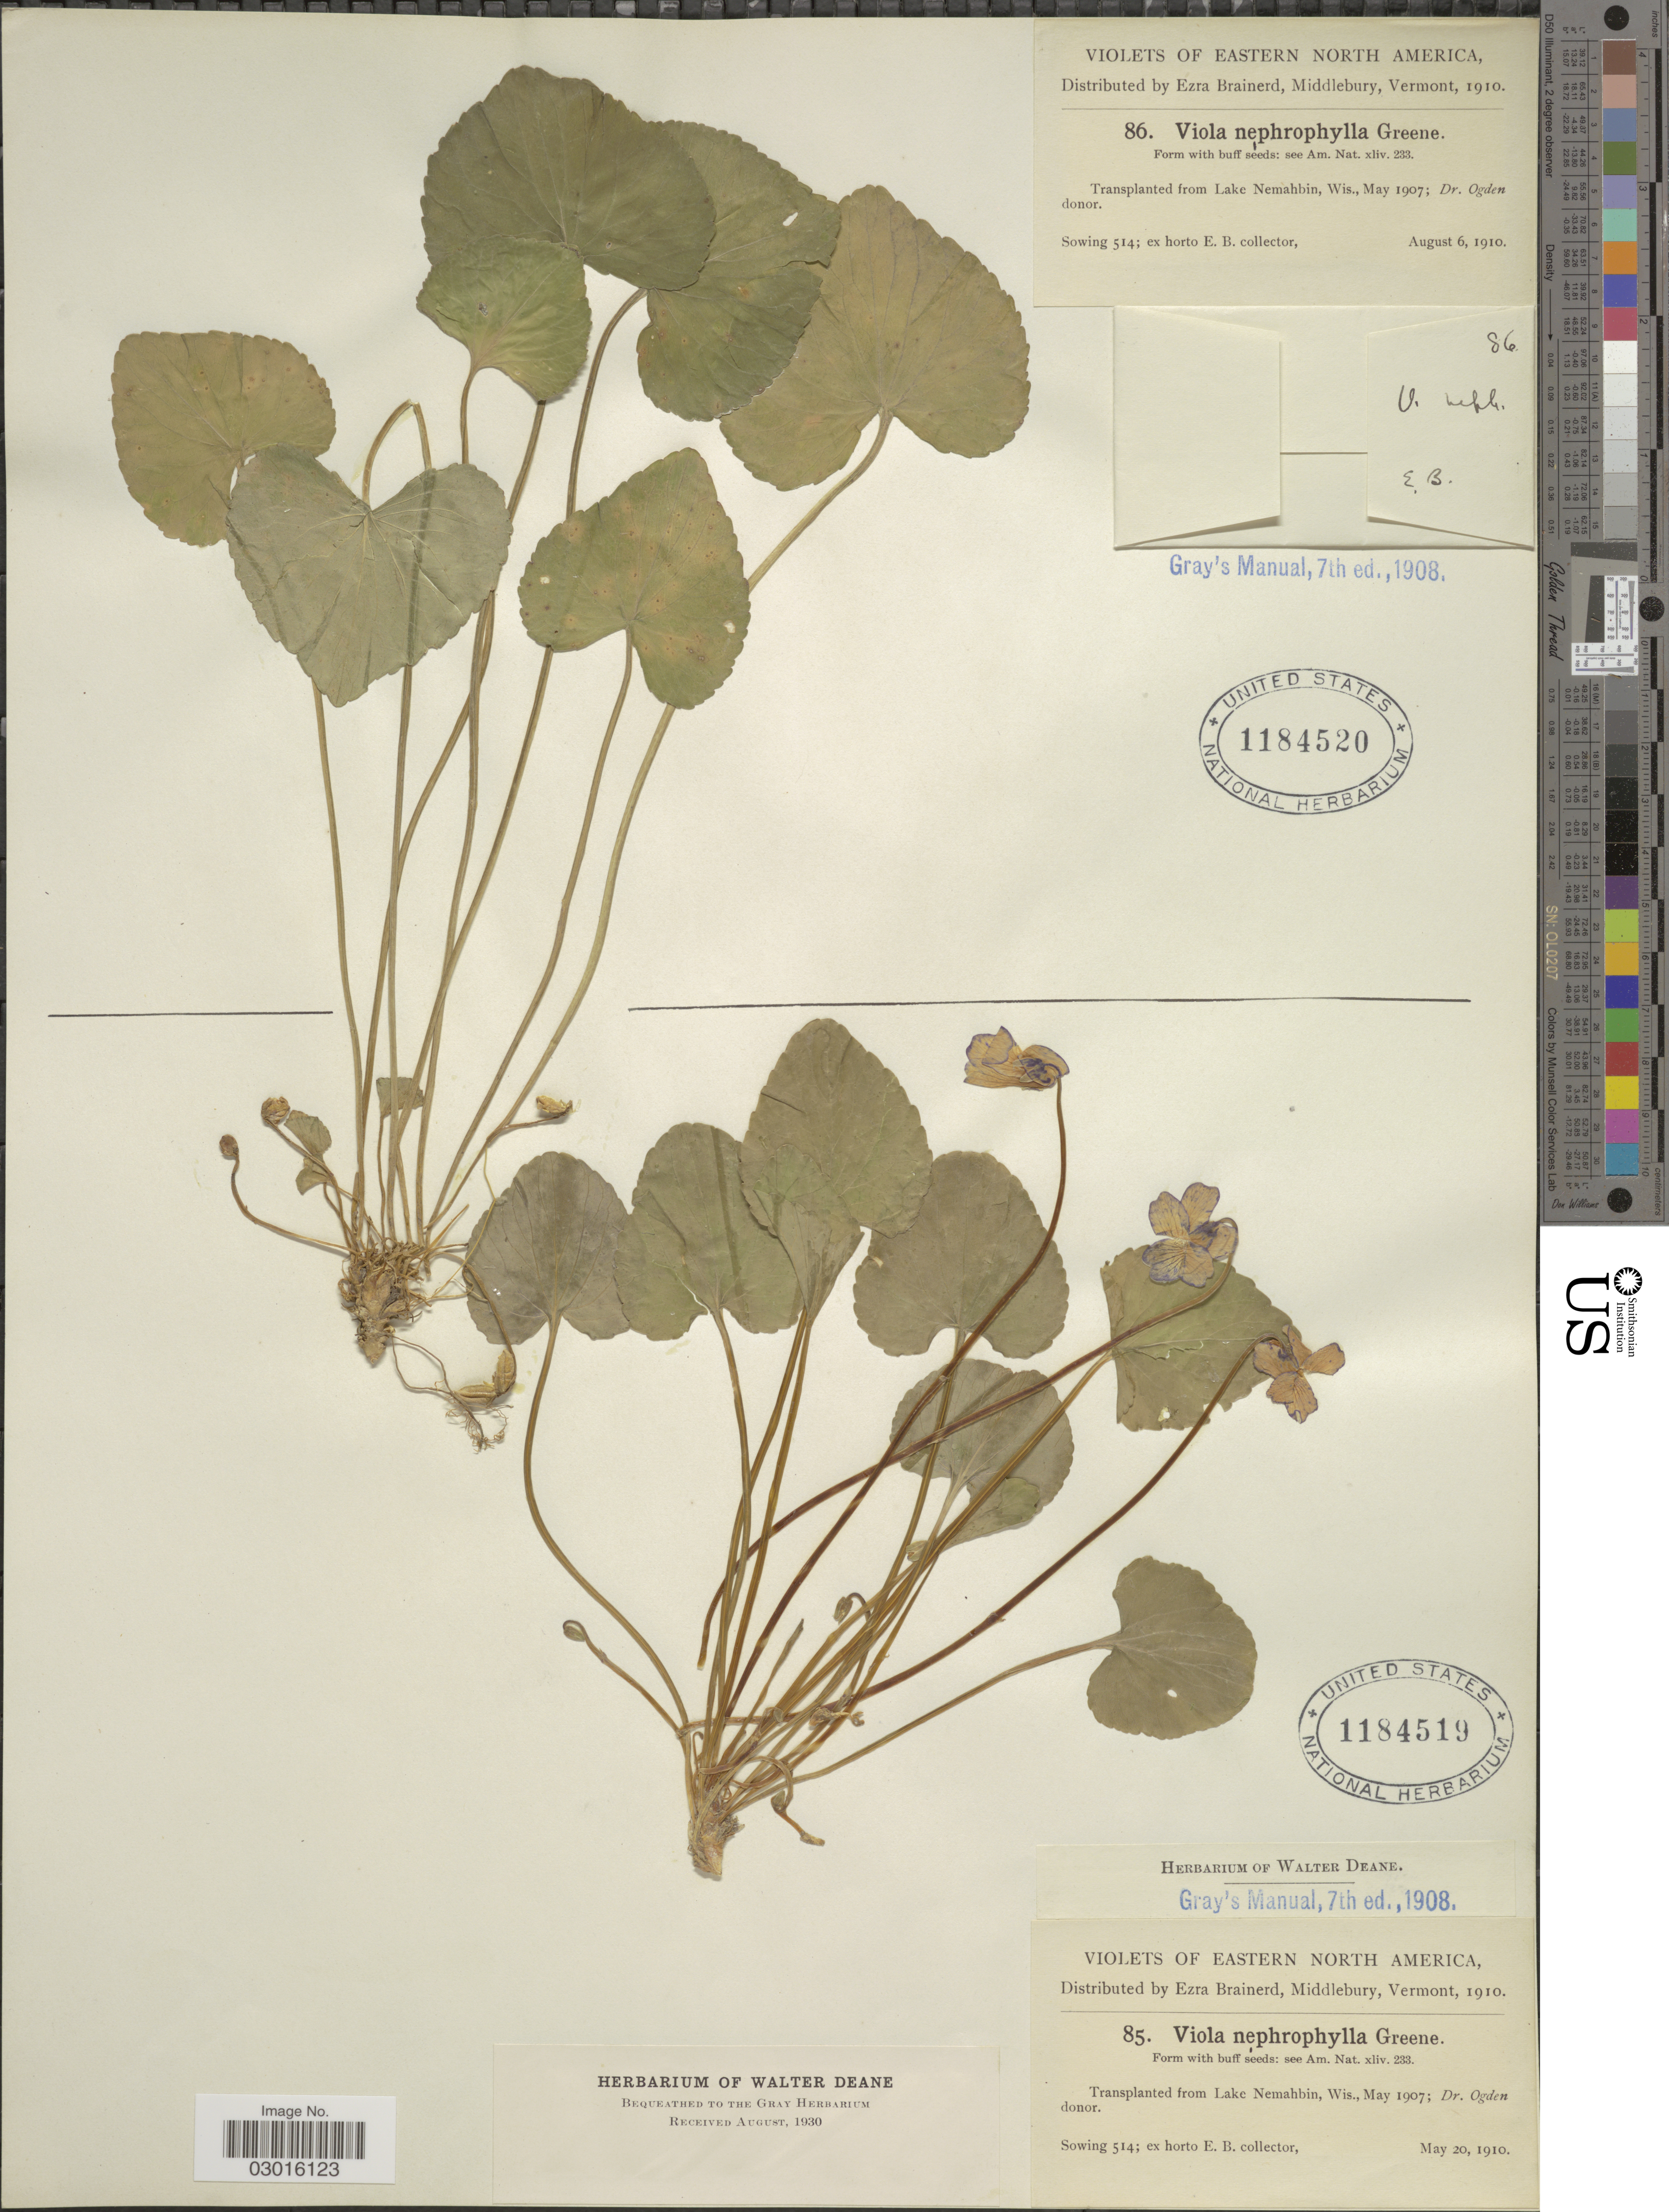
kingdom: Plantae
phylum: Tracheophyta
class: Magnoliopsida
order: Malpighiales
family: Violaceae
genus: Viola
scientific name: Viola nephrophylla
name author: Greene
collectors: ex herb. Ezra Brainerd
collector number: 85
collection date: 1910-05-20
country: United States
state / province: Wisconsin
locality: Eastern North America. Transplanted from Lake Nemahbin, Wis.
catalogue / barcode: US 1184519